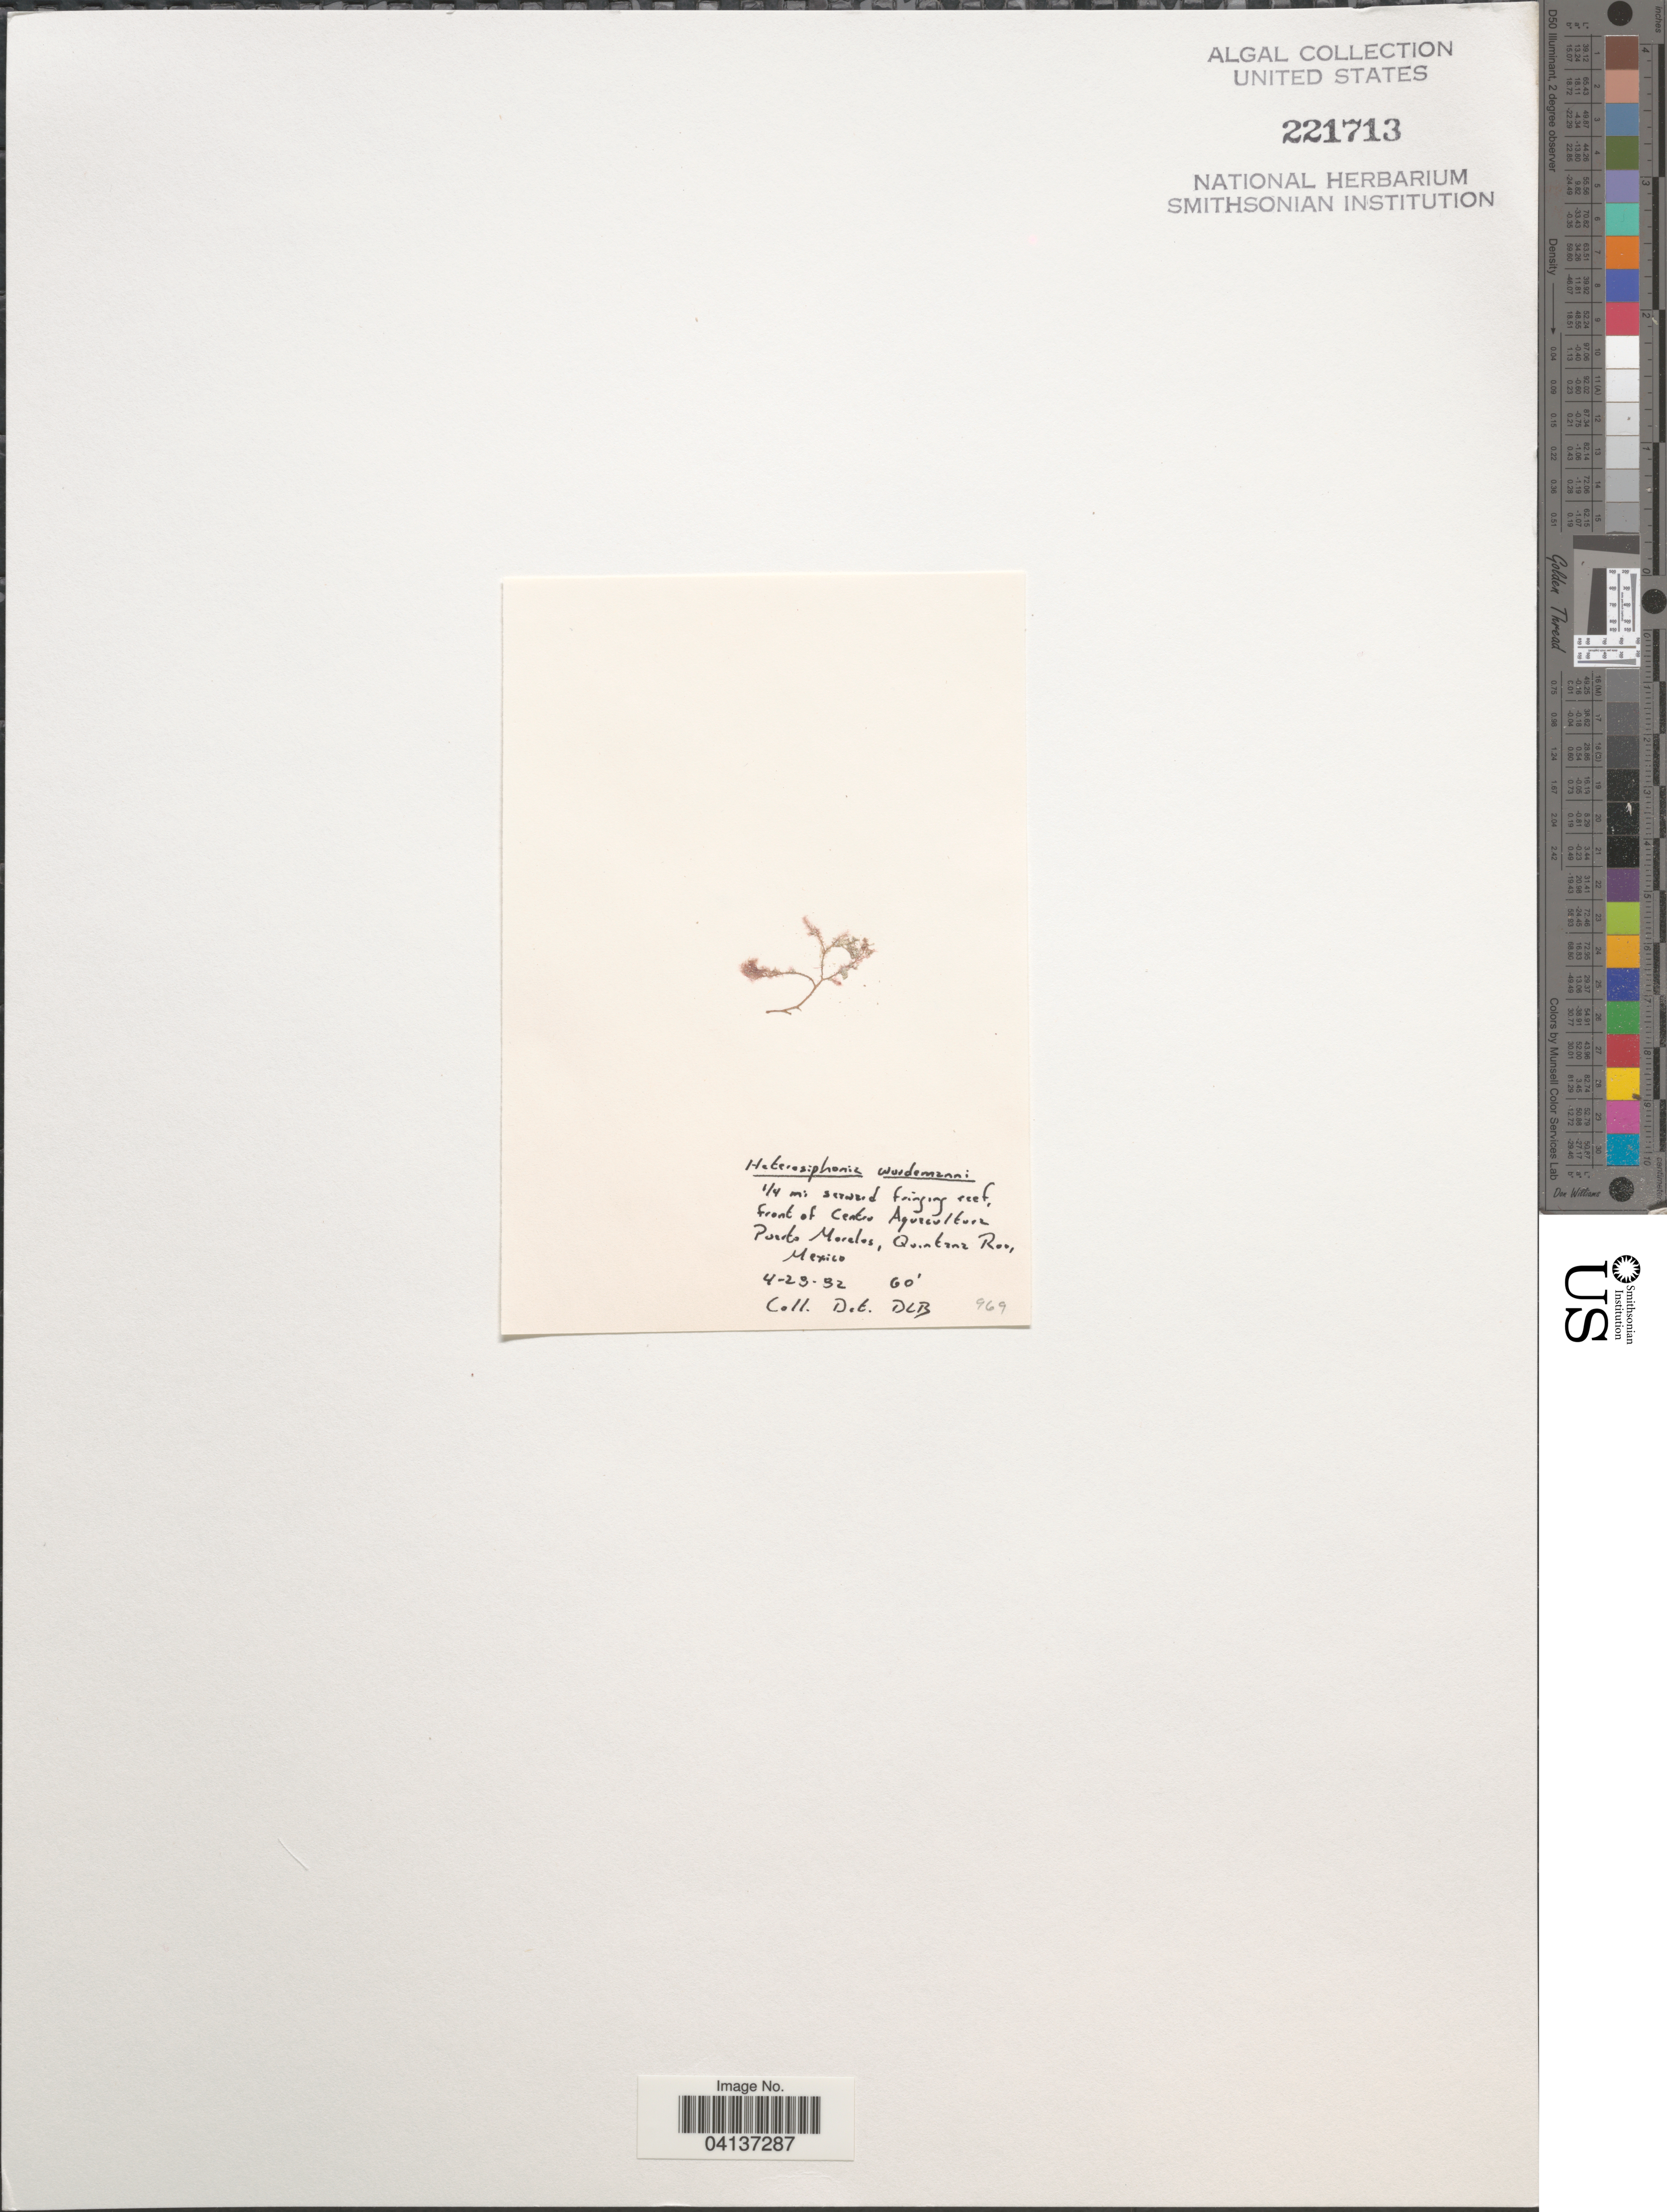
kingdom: Plantae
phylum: Rhodophyta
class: Florideophyceae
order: Ceramiales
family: Dasyaceae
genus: Heterosiphonia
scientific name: Heterosiphonia crispella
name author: (C. Agardh) M.J. Wynne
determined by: Algae name updating Project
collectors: D. L. B.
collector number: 969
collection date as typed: Transcribed d/m/y: 28/4/82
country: Mexico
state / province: Quintana Roo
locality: ¼ mi seaward fringing reef, front of Centro Aquacultura Puerto Morelos.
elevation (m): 18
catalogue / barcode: US 221713